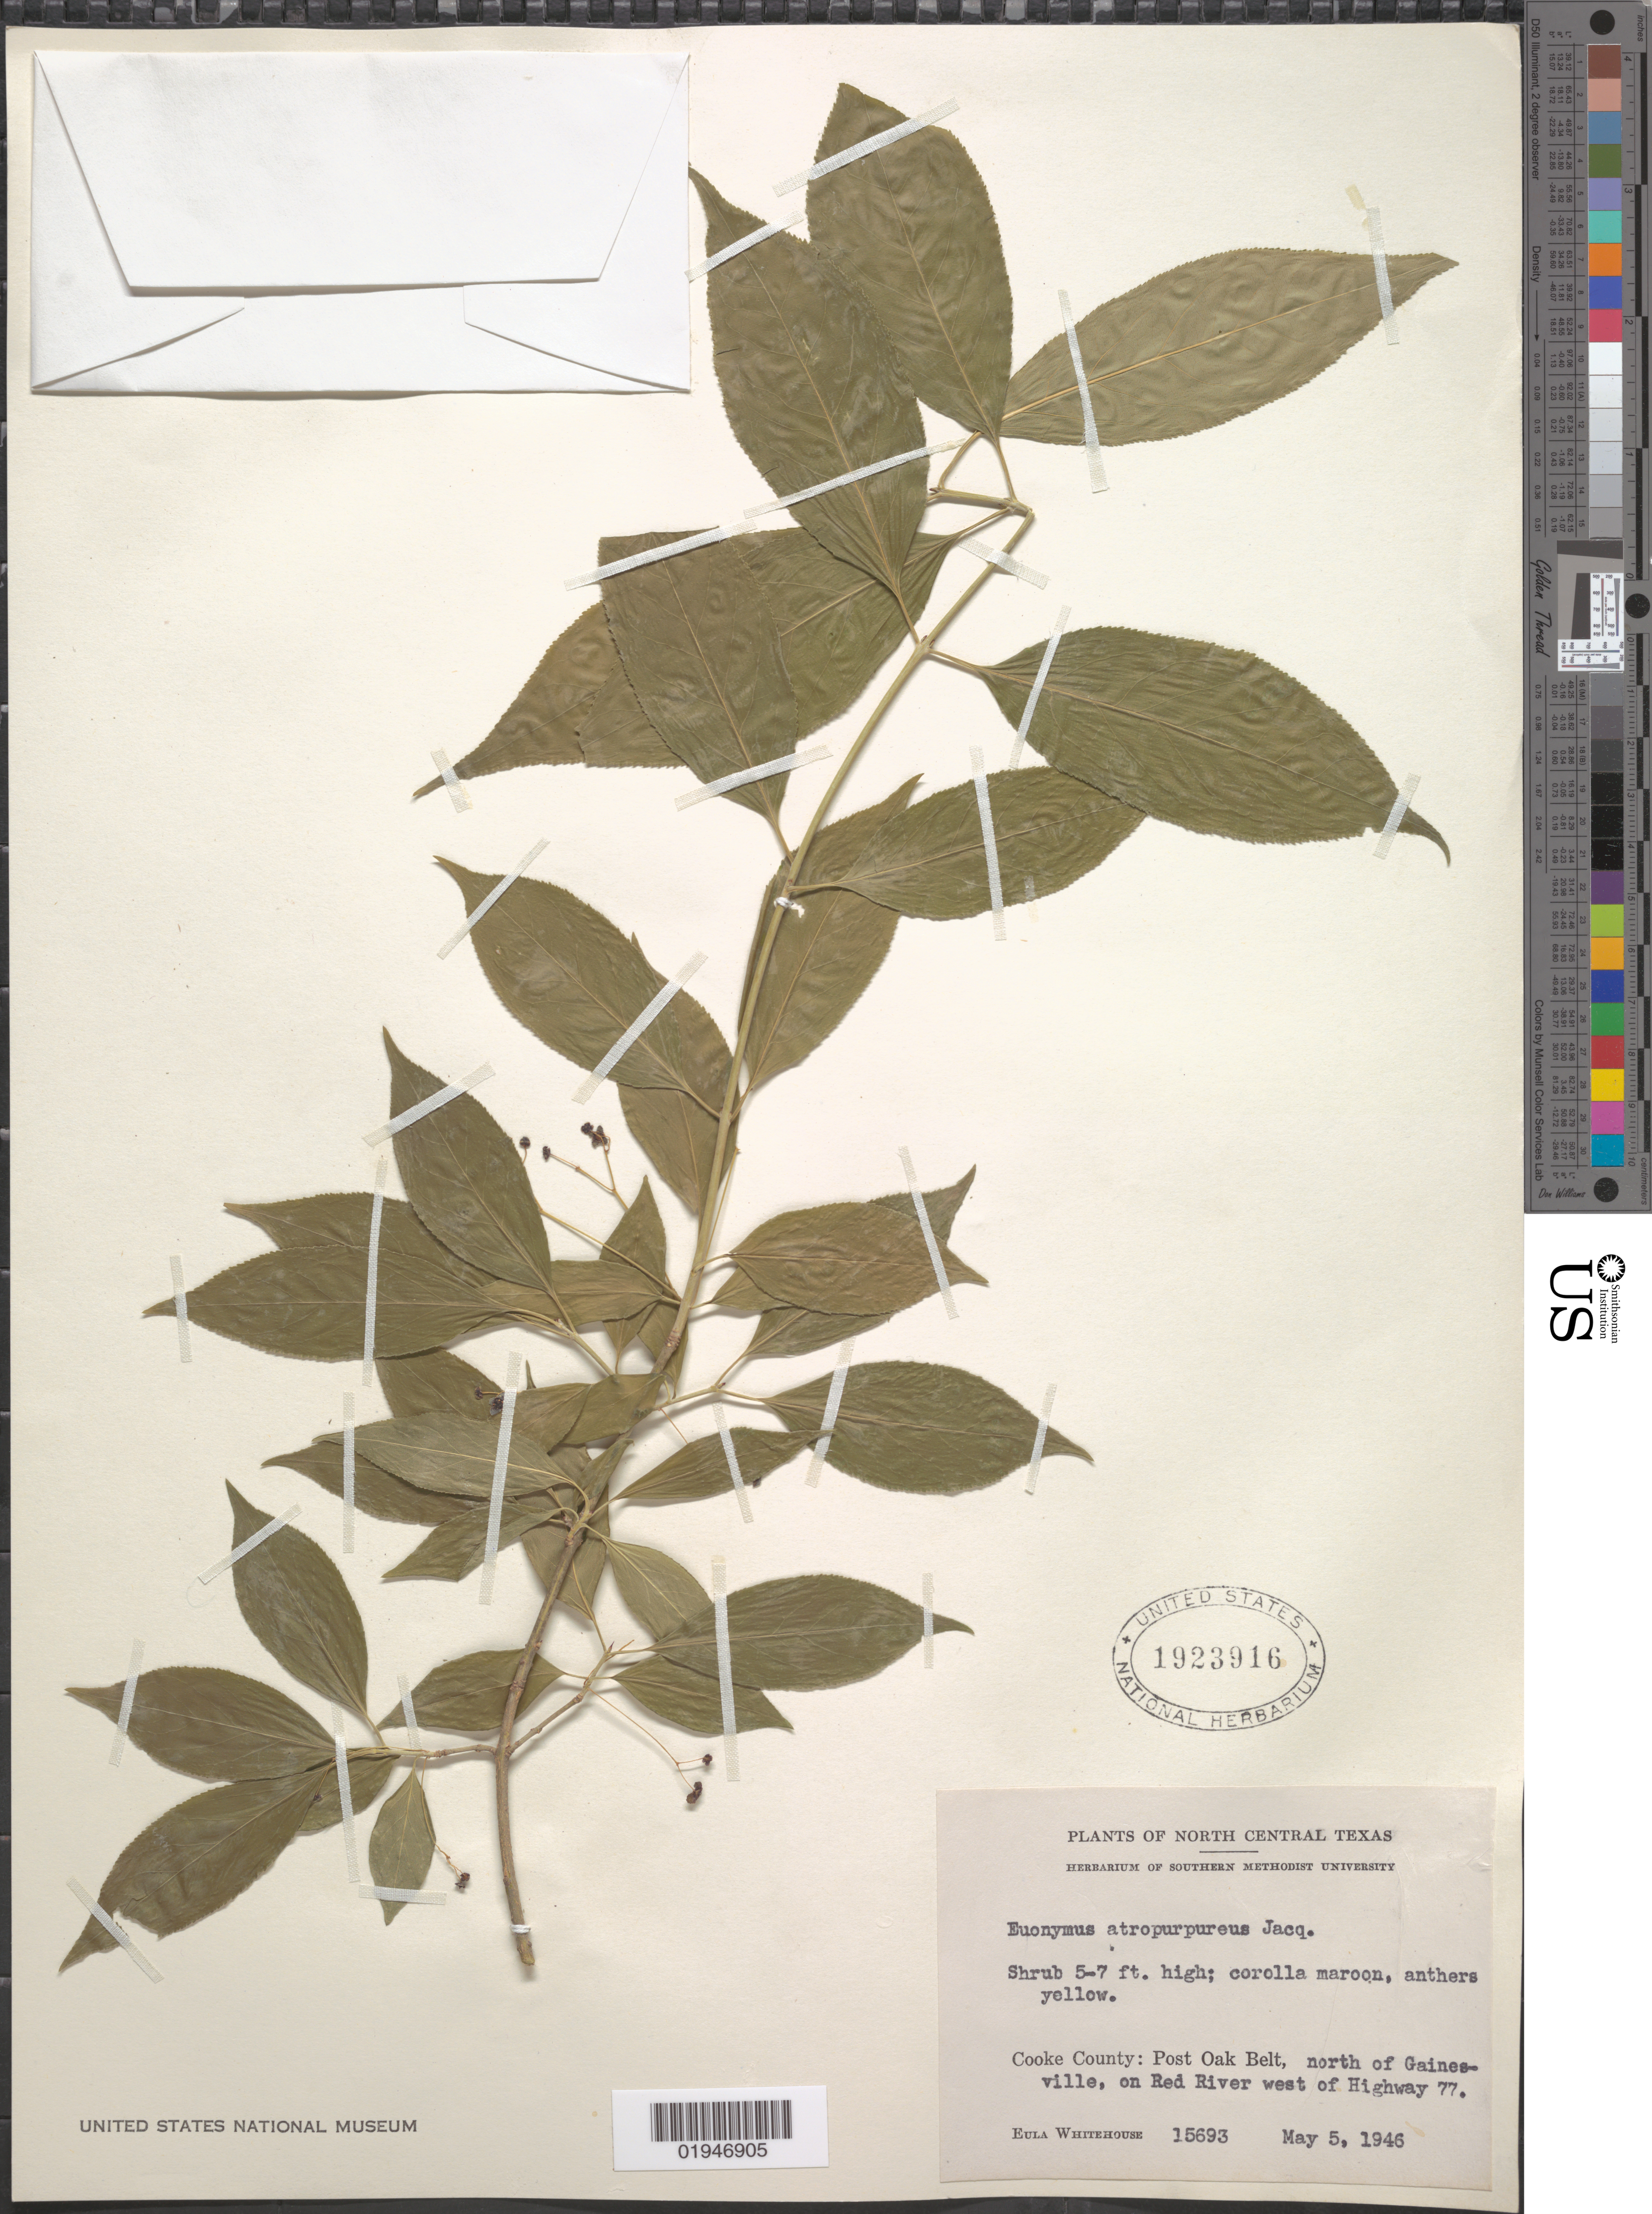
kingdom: Plantae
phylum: Tracheophyta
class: Magnoliopsida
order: Celastrales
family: Celastraceae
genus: Euonymus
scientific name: Euonymus atropurpureus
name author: Jacq.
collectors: E. Whitehouse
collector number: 15693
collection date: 1946-05-05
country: United States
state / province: Texas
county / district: Cooke County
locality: Post Oak Belt, N of Gainesville, on Red River, W of Highway 77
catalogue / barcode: US 1923916